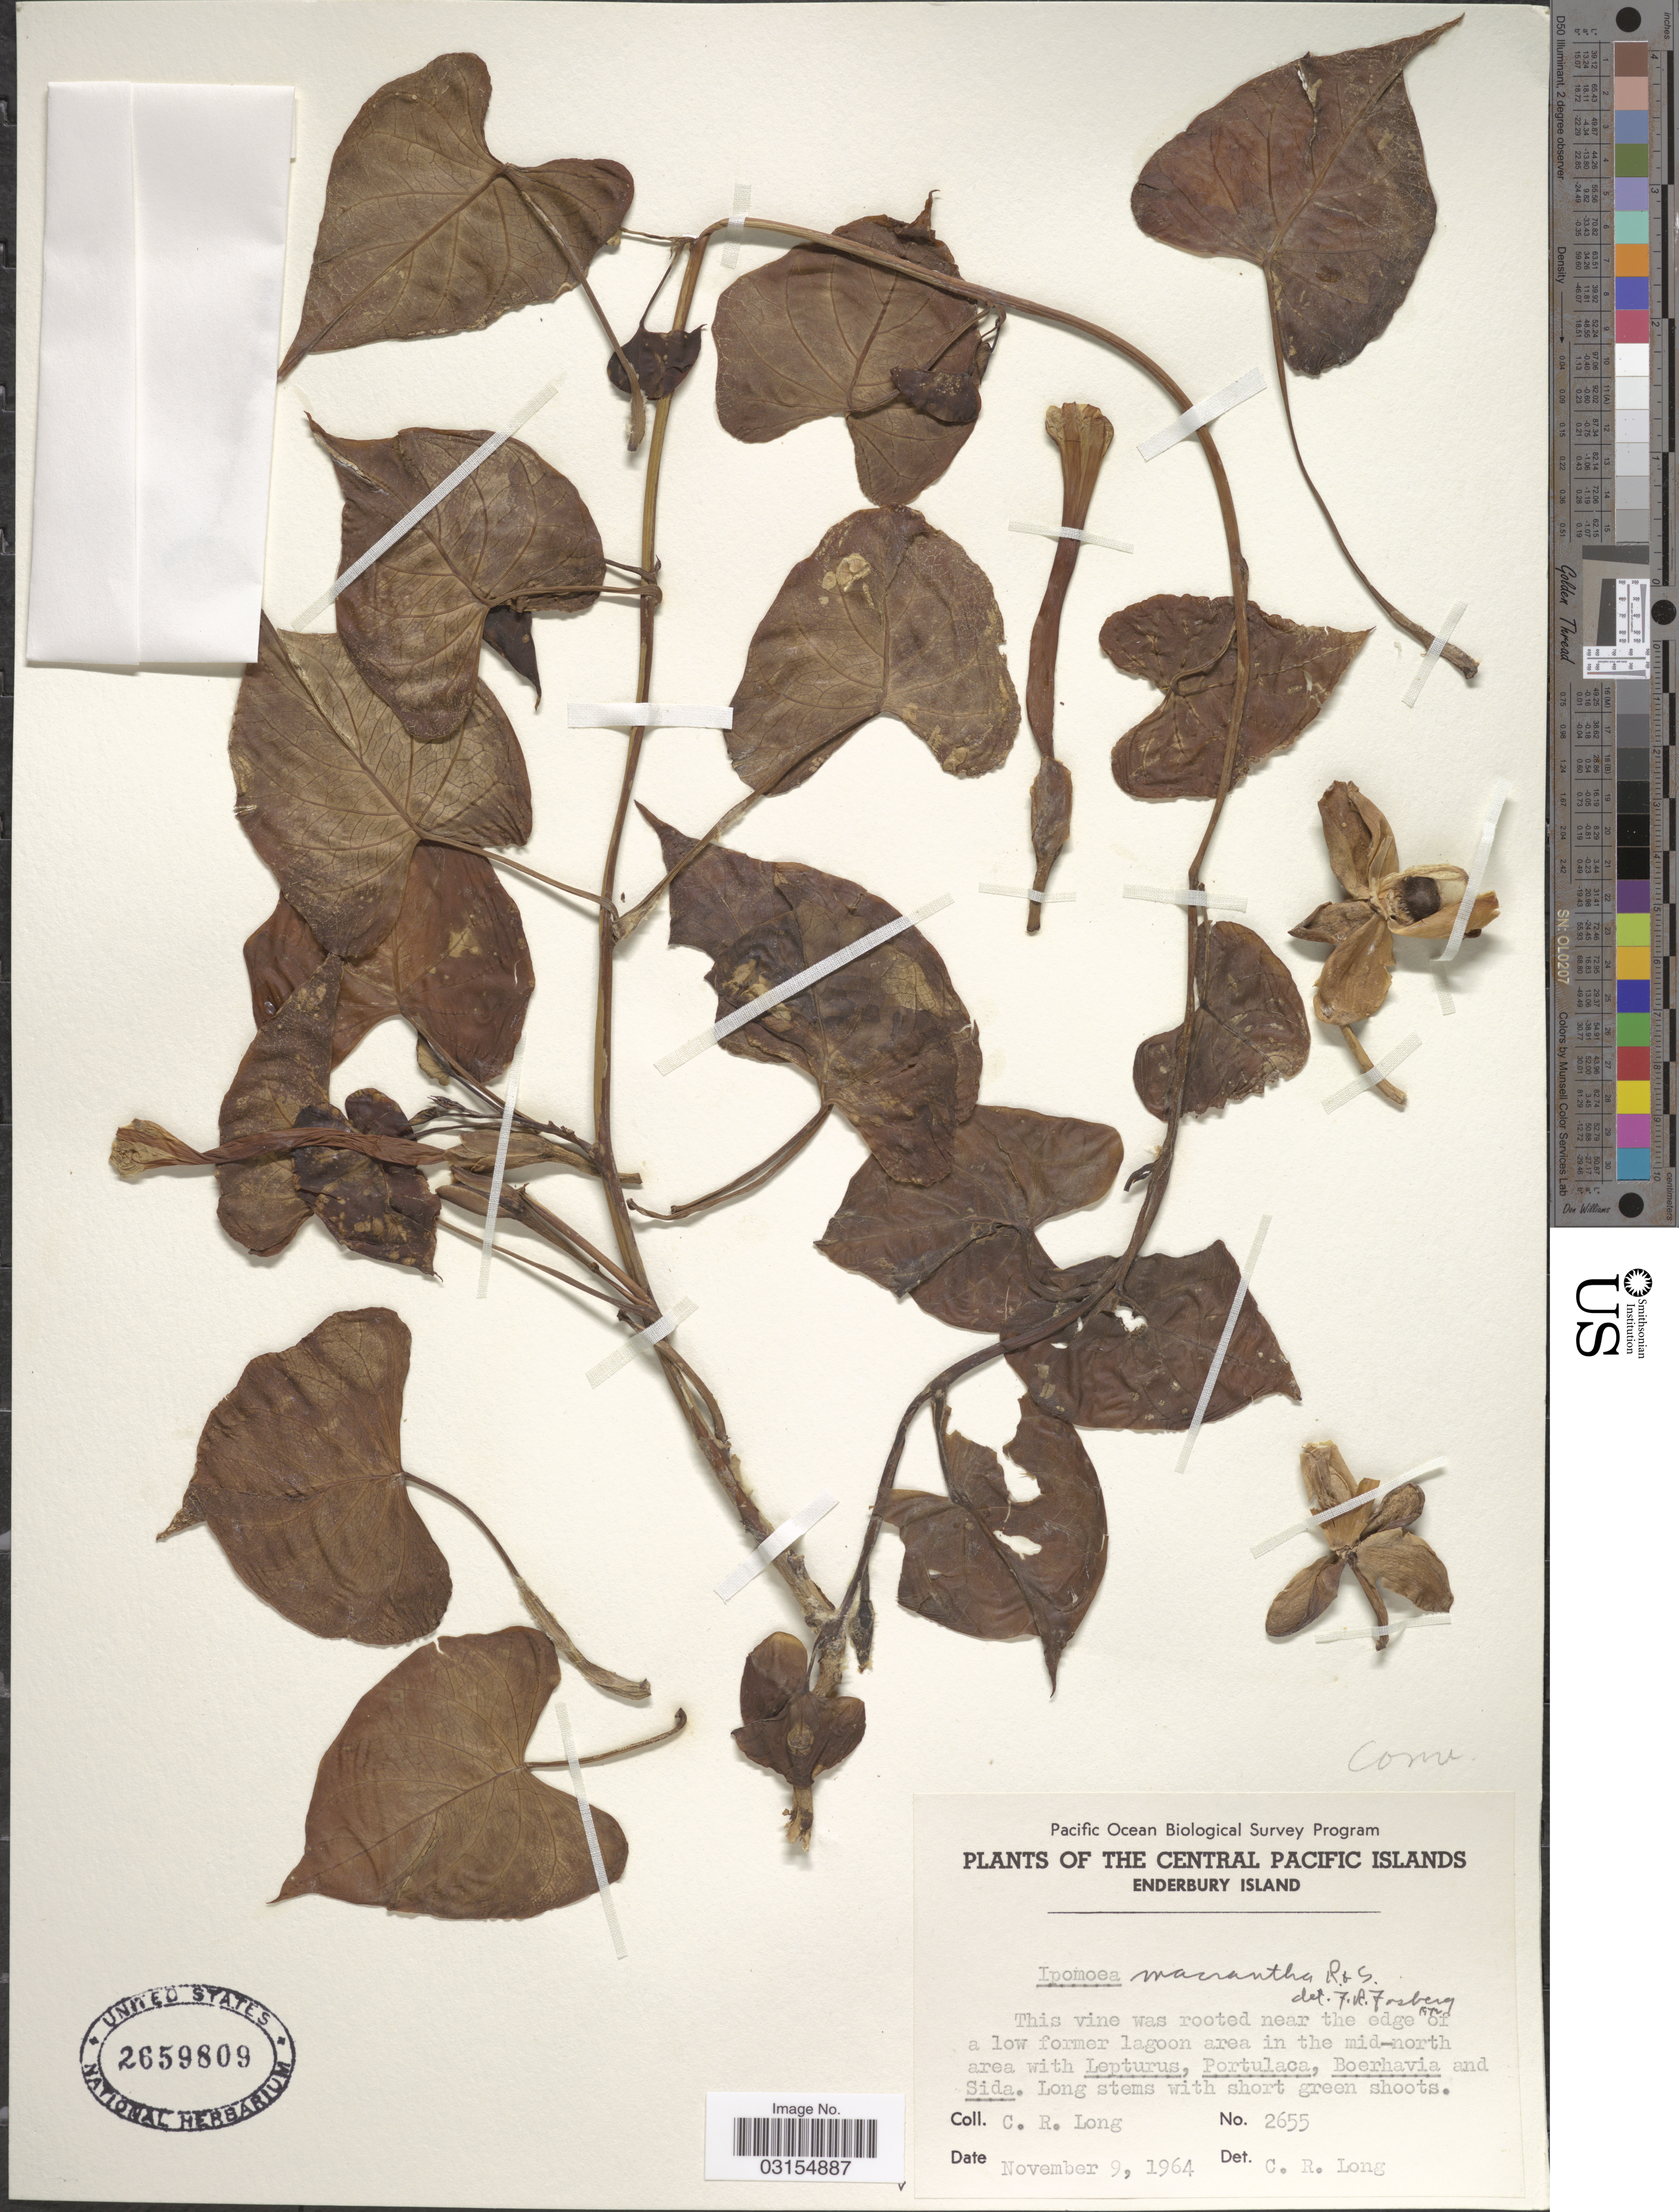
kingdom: Plantae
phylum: Tracheophyta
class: Magnoliopsida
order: Solanales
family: Convolvulaceae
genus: Ipomoea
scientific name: Ipomoea violacea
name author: L.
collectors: C. R. Long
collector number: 2655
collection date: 1964-11-09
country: Kiribati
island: Enderbury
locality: The Central Pacific Islands. Enderbury Island. Near the edge of a low former lagoon area in the mid-north area.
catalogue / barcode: US 2659809